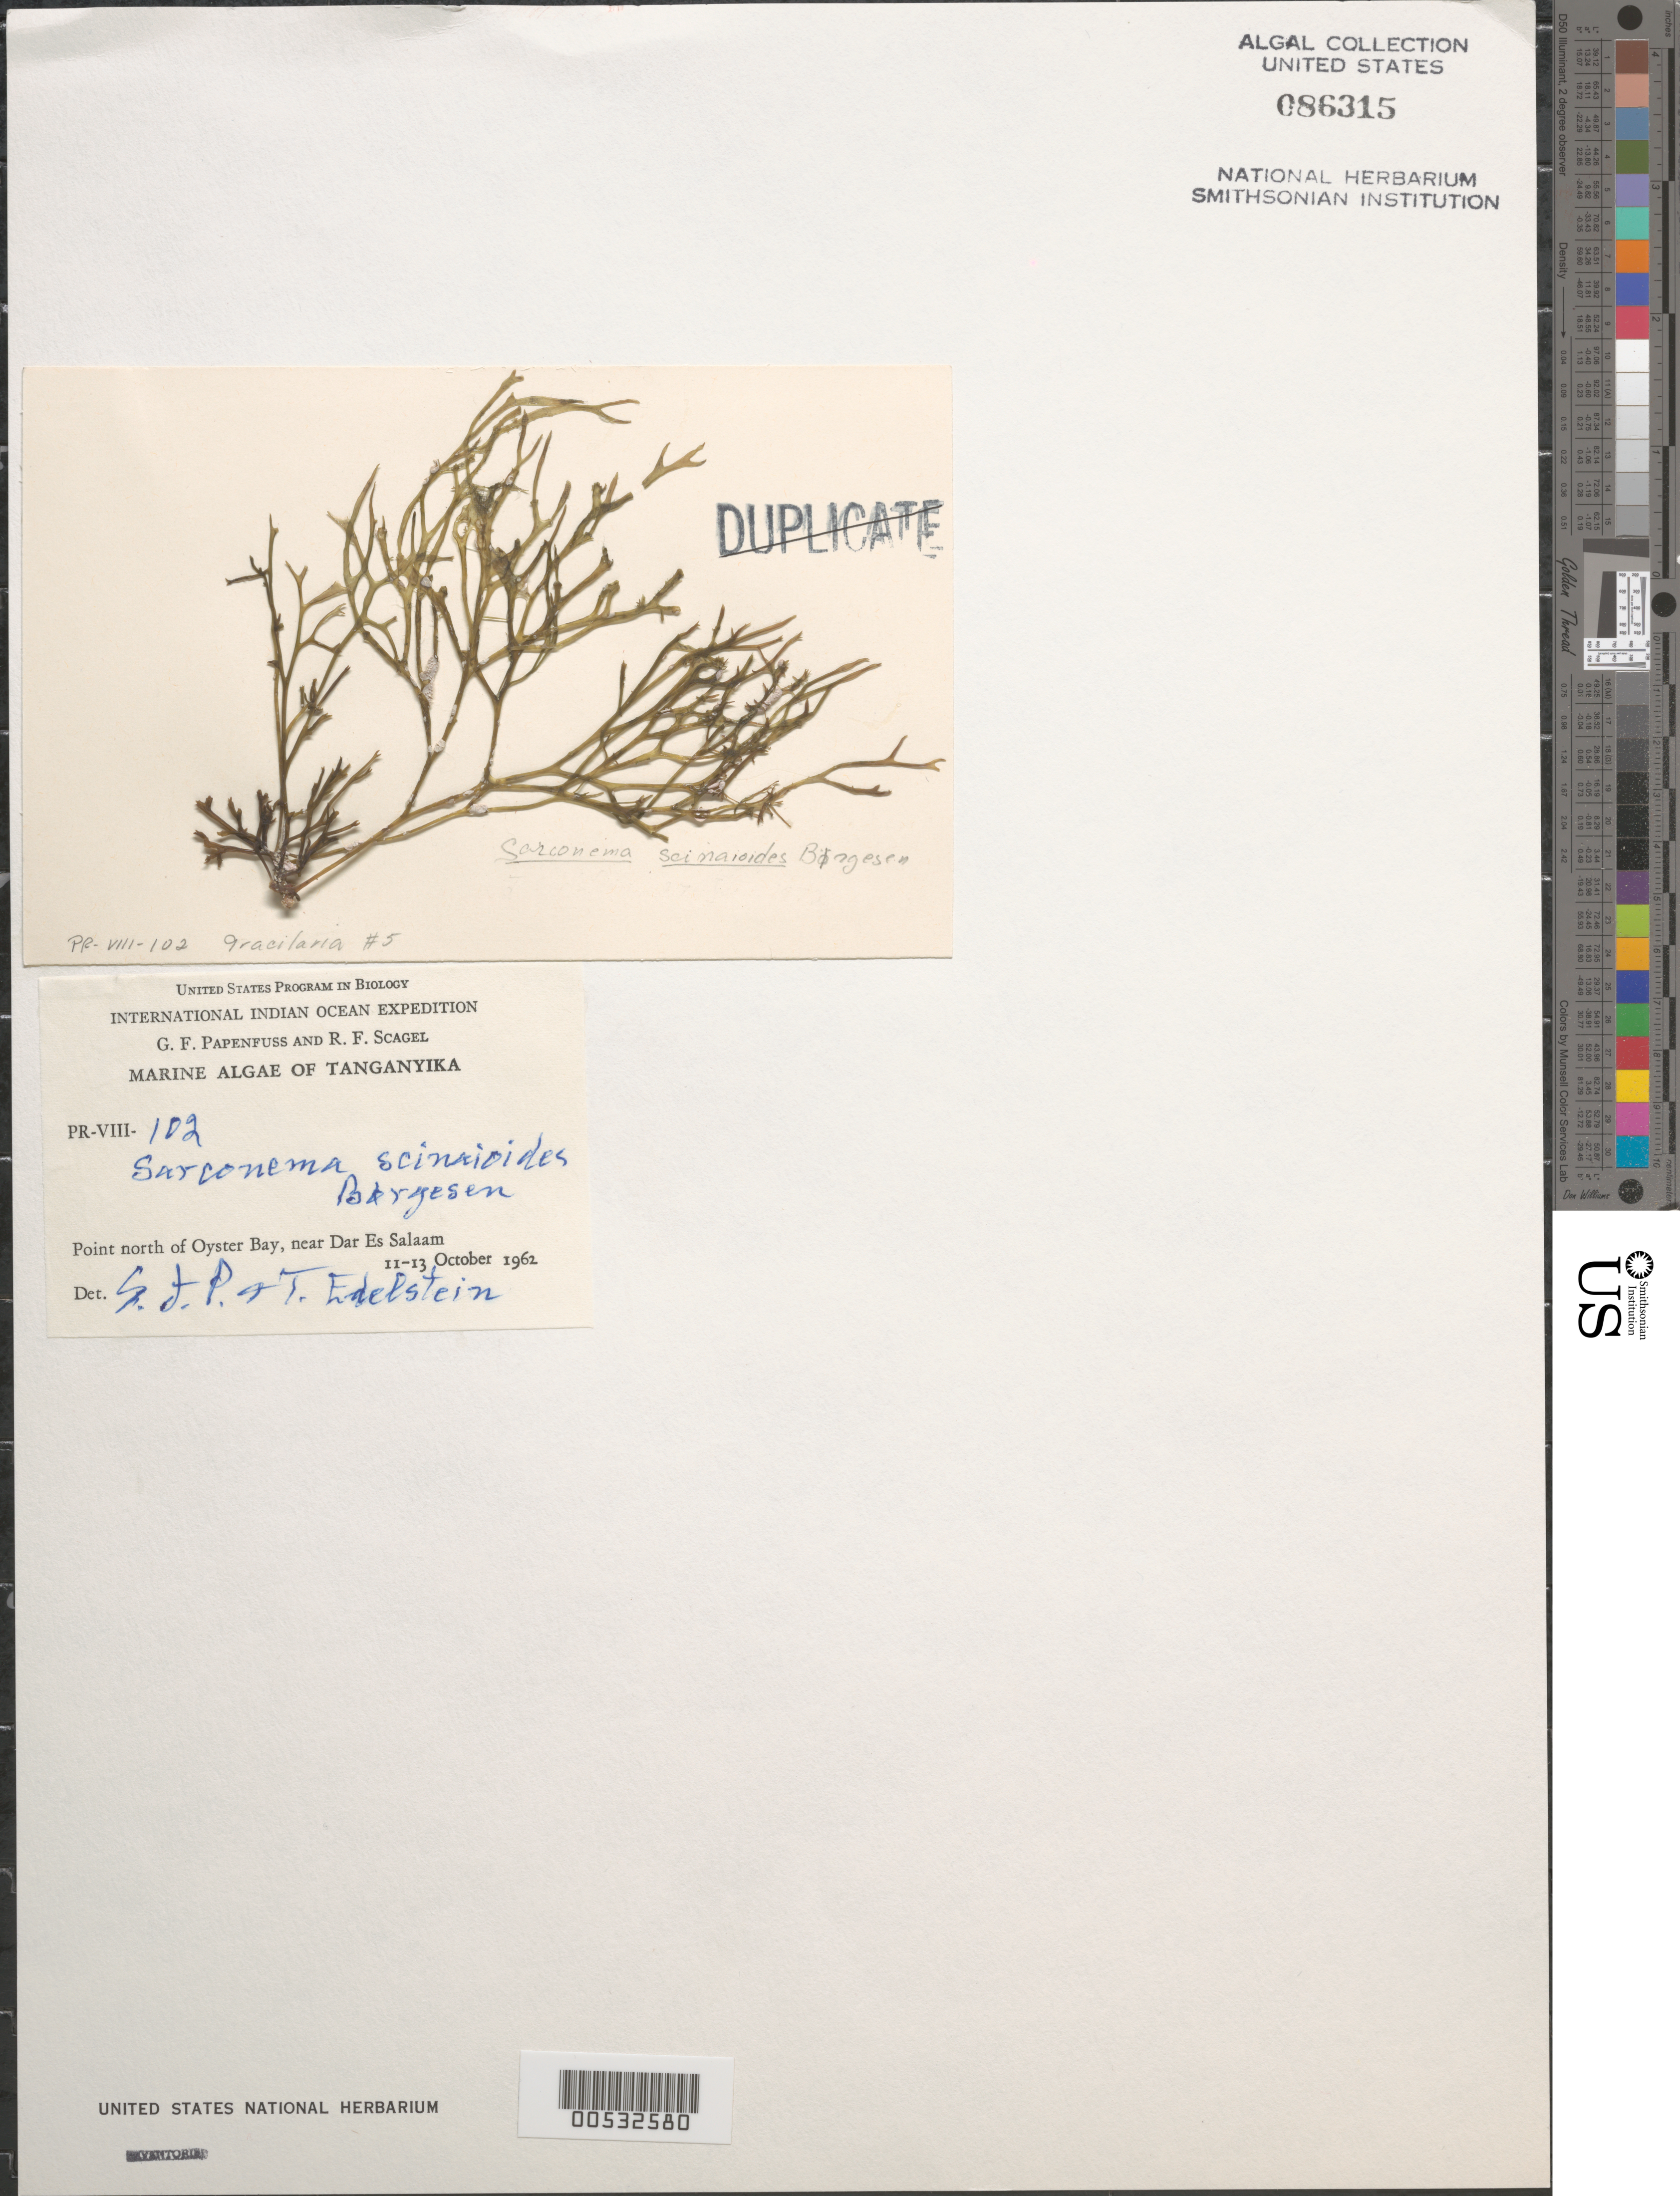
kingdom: Plantae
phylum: Rhodophyta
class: Florideophyceae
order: Gigartinales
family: Solieriaceae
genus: Sarconema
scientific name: Sarconema scinaioides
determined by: Papenfuss, G. F.; Edelstein, T.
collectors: G. Papenfuss & R. F. Scagel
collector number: PR-VIII-102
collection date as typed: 11 Oct 1962 to 13 Oct 1962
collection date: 1962-10-11/1962-10-13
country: Tanzania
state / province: Dar es Salaam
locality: Point north of Oyster Bay, near Dar Es Salaam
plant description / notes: International Indian Ocean Expedition, 1962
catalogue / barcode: US 86315